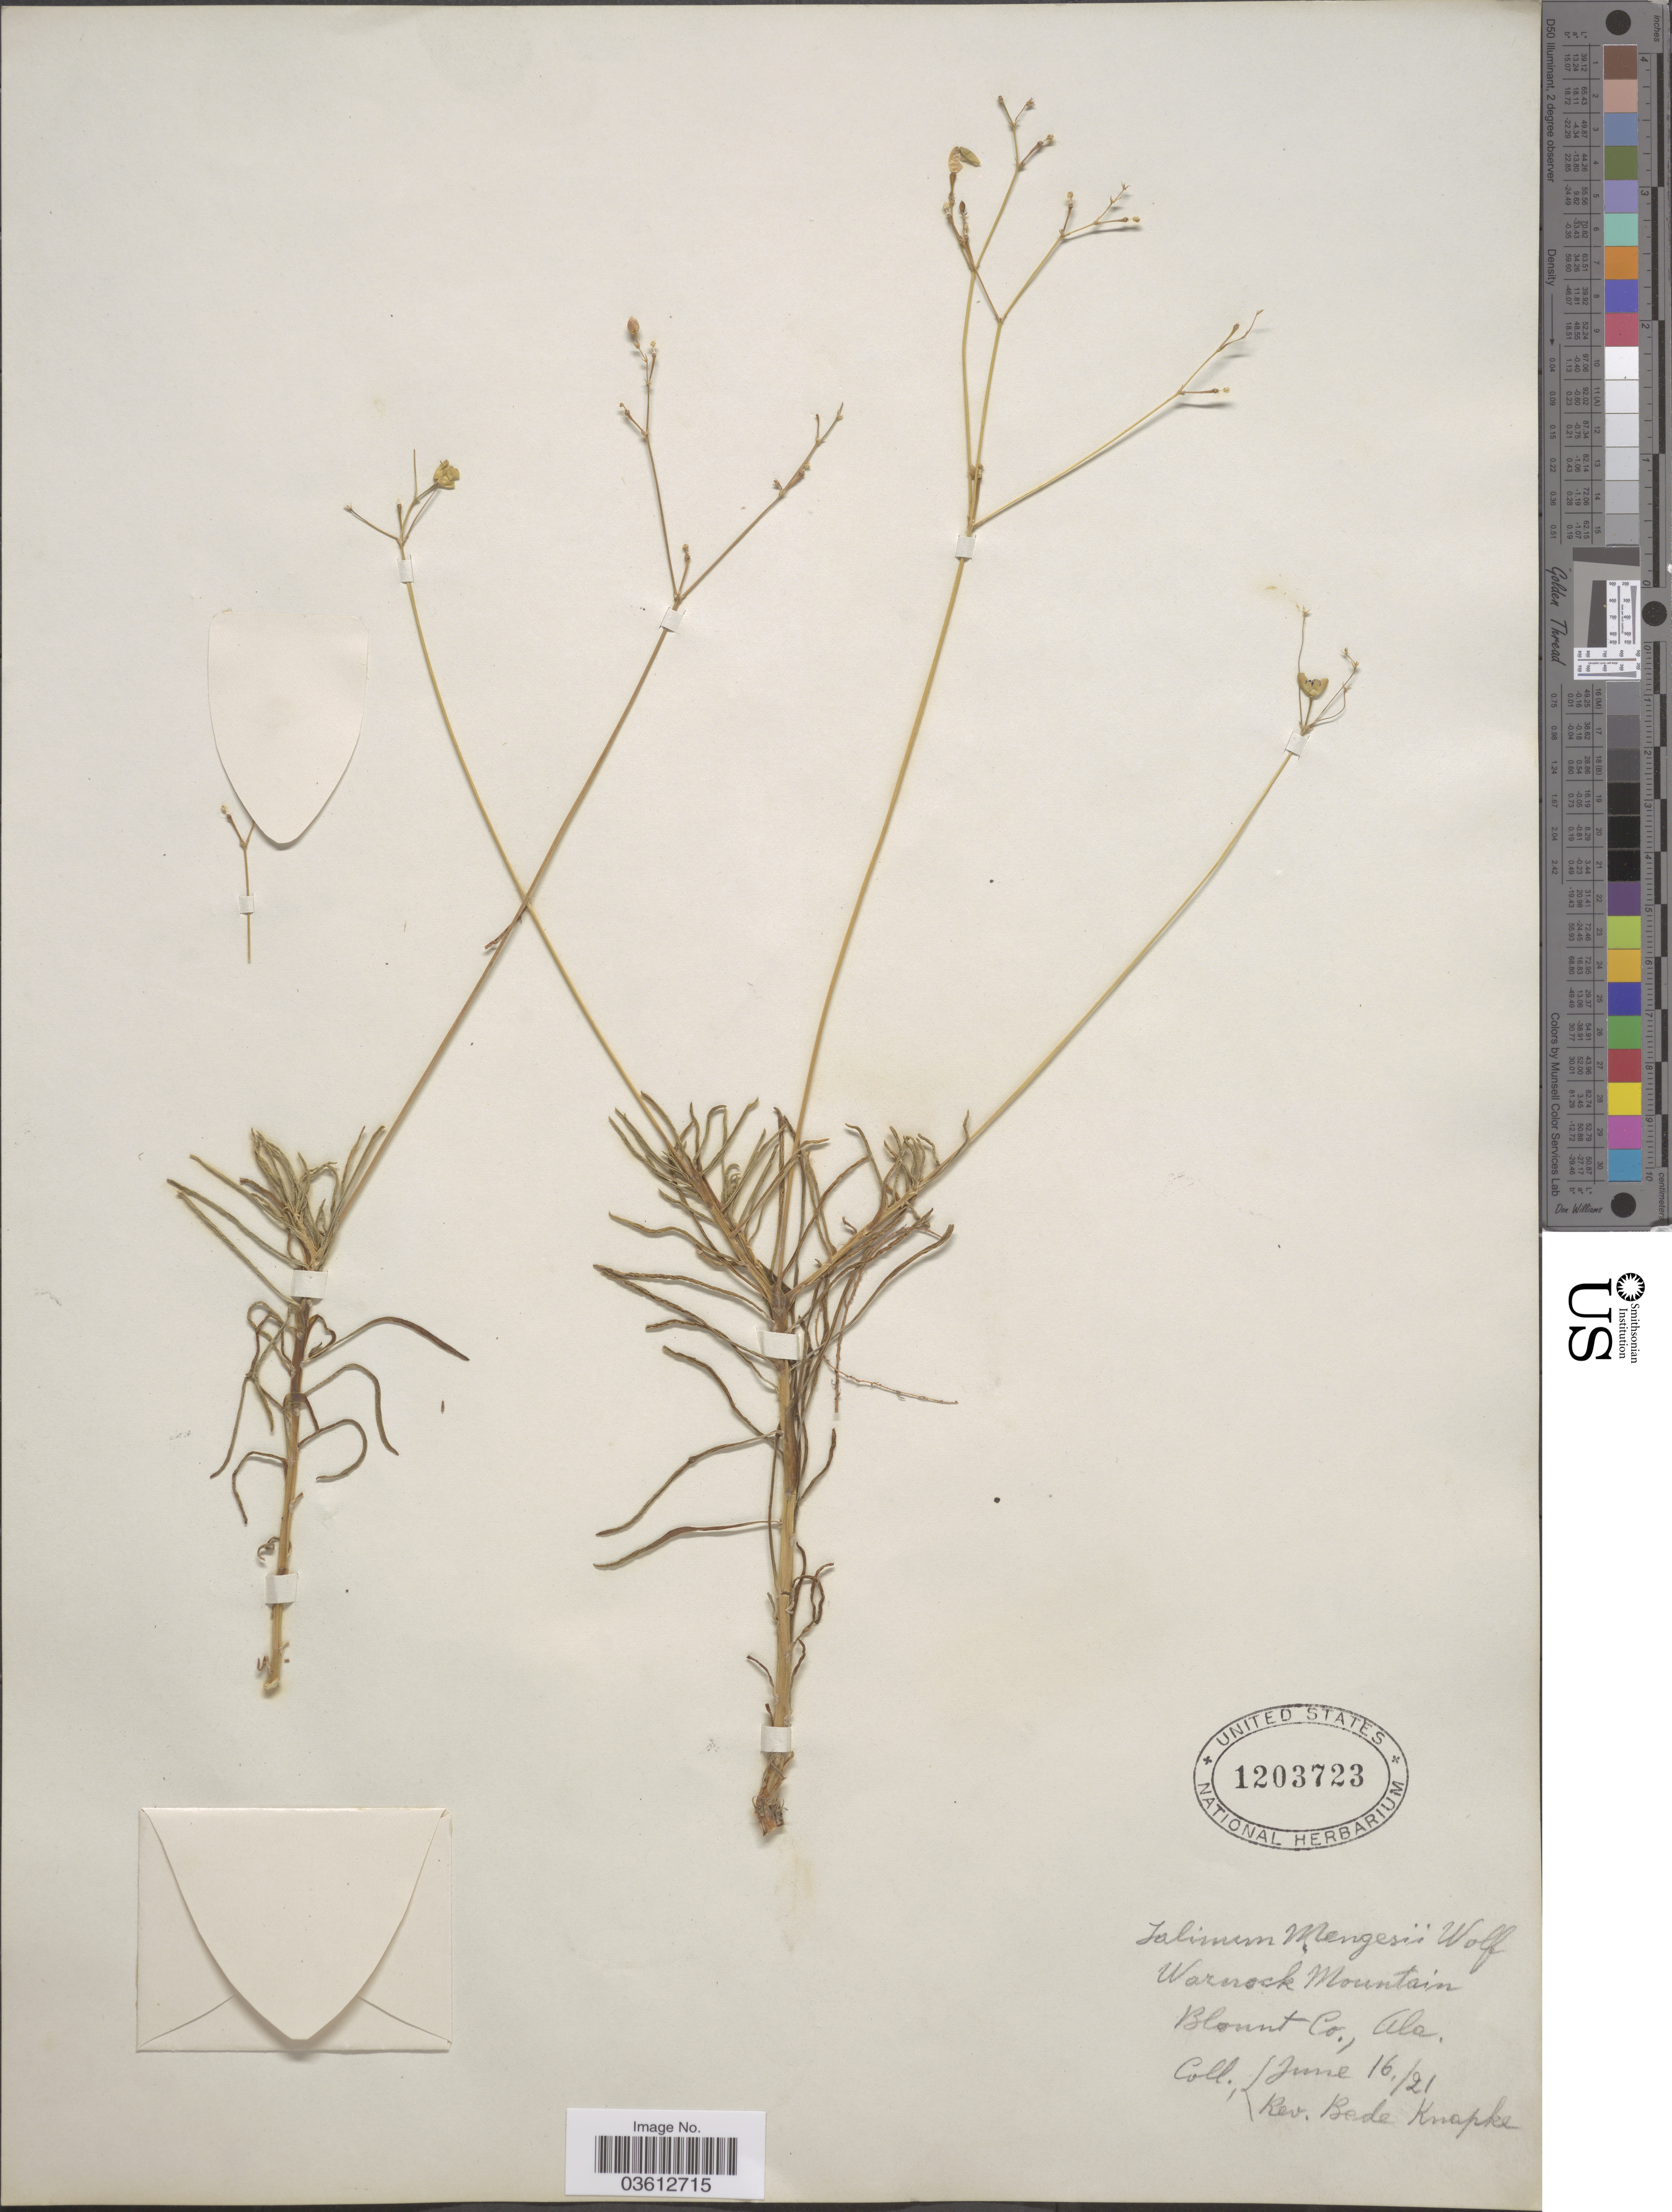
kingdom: Plantae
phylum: Tracheophyta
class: Magnoliopsida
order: Caryophyllales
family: Talinaceae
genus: Talinum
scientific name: Talinum mengesii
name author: W. Wolf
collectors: B. Knapke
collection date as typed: Transcribed d/m/y: 16/6/21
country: United States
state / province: Alabama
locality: Warnock Mountain, Blount Co.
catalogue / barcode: US 1203723